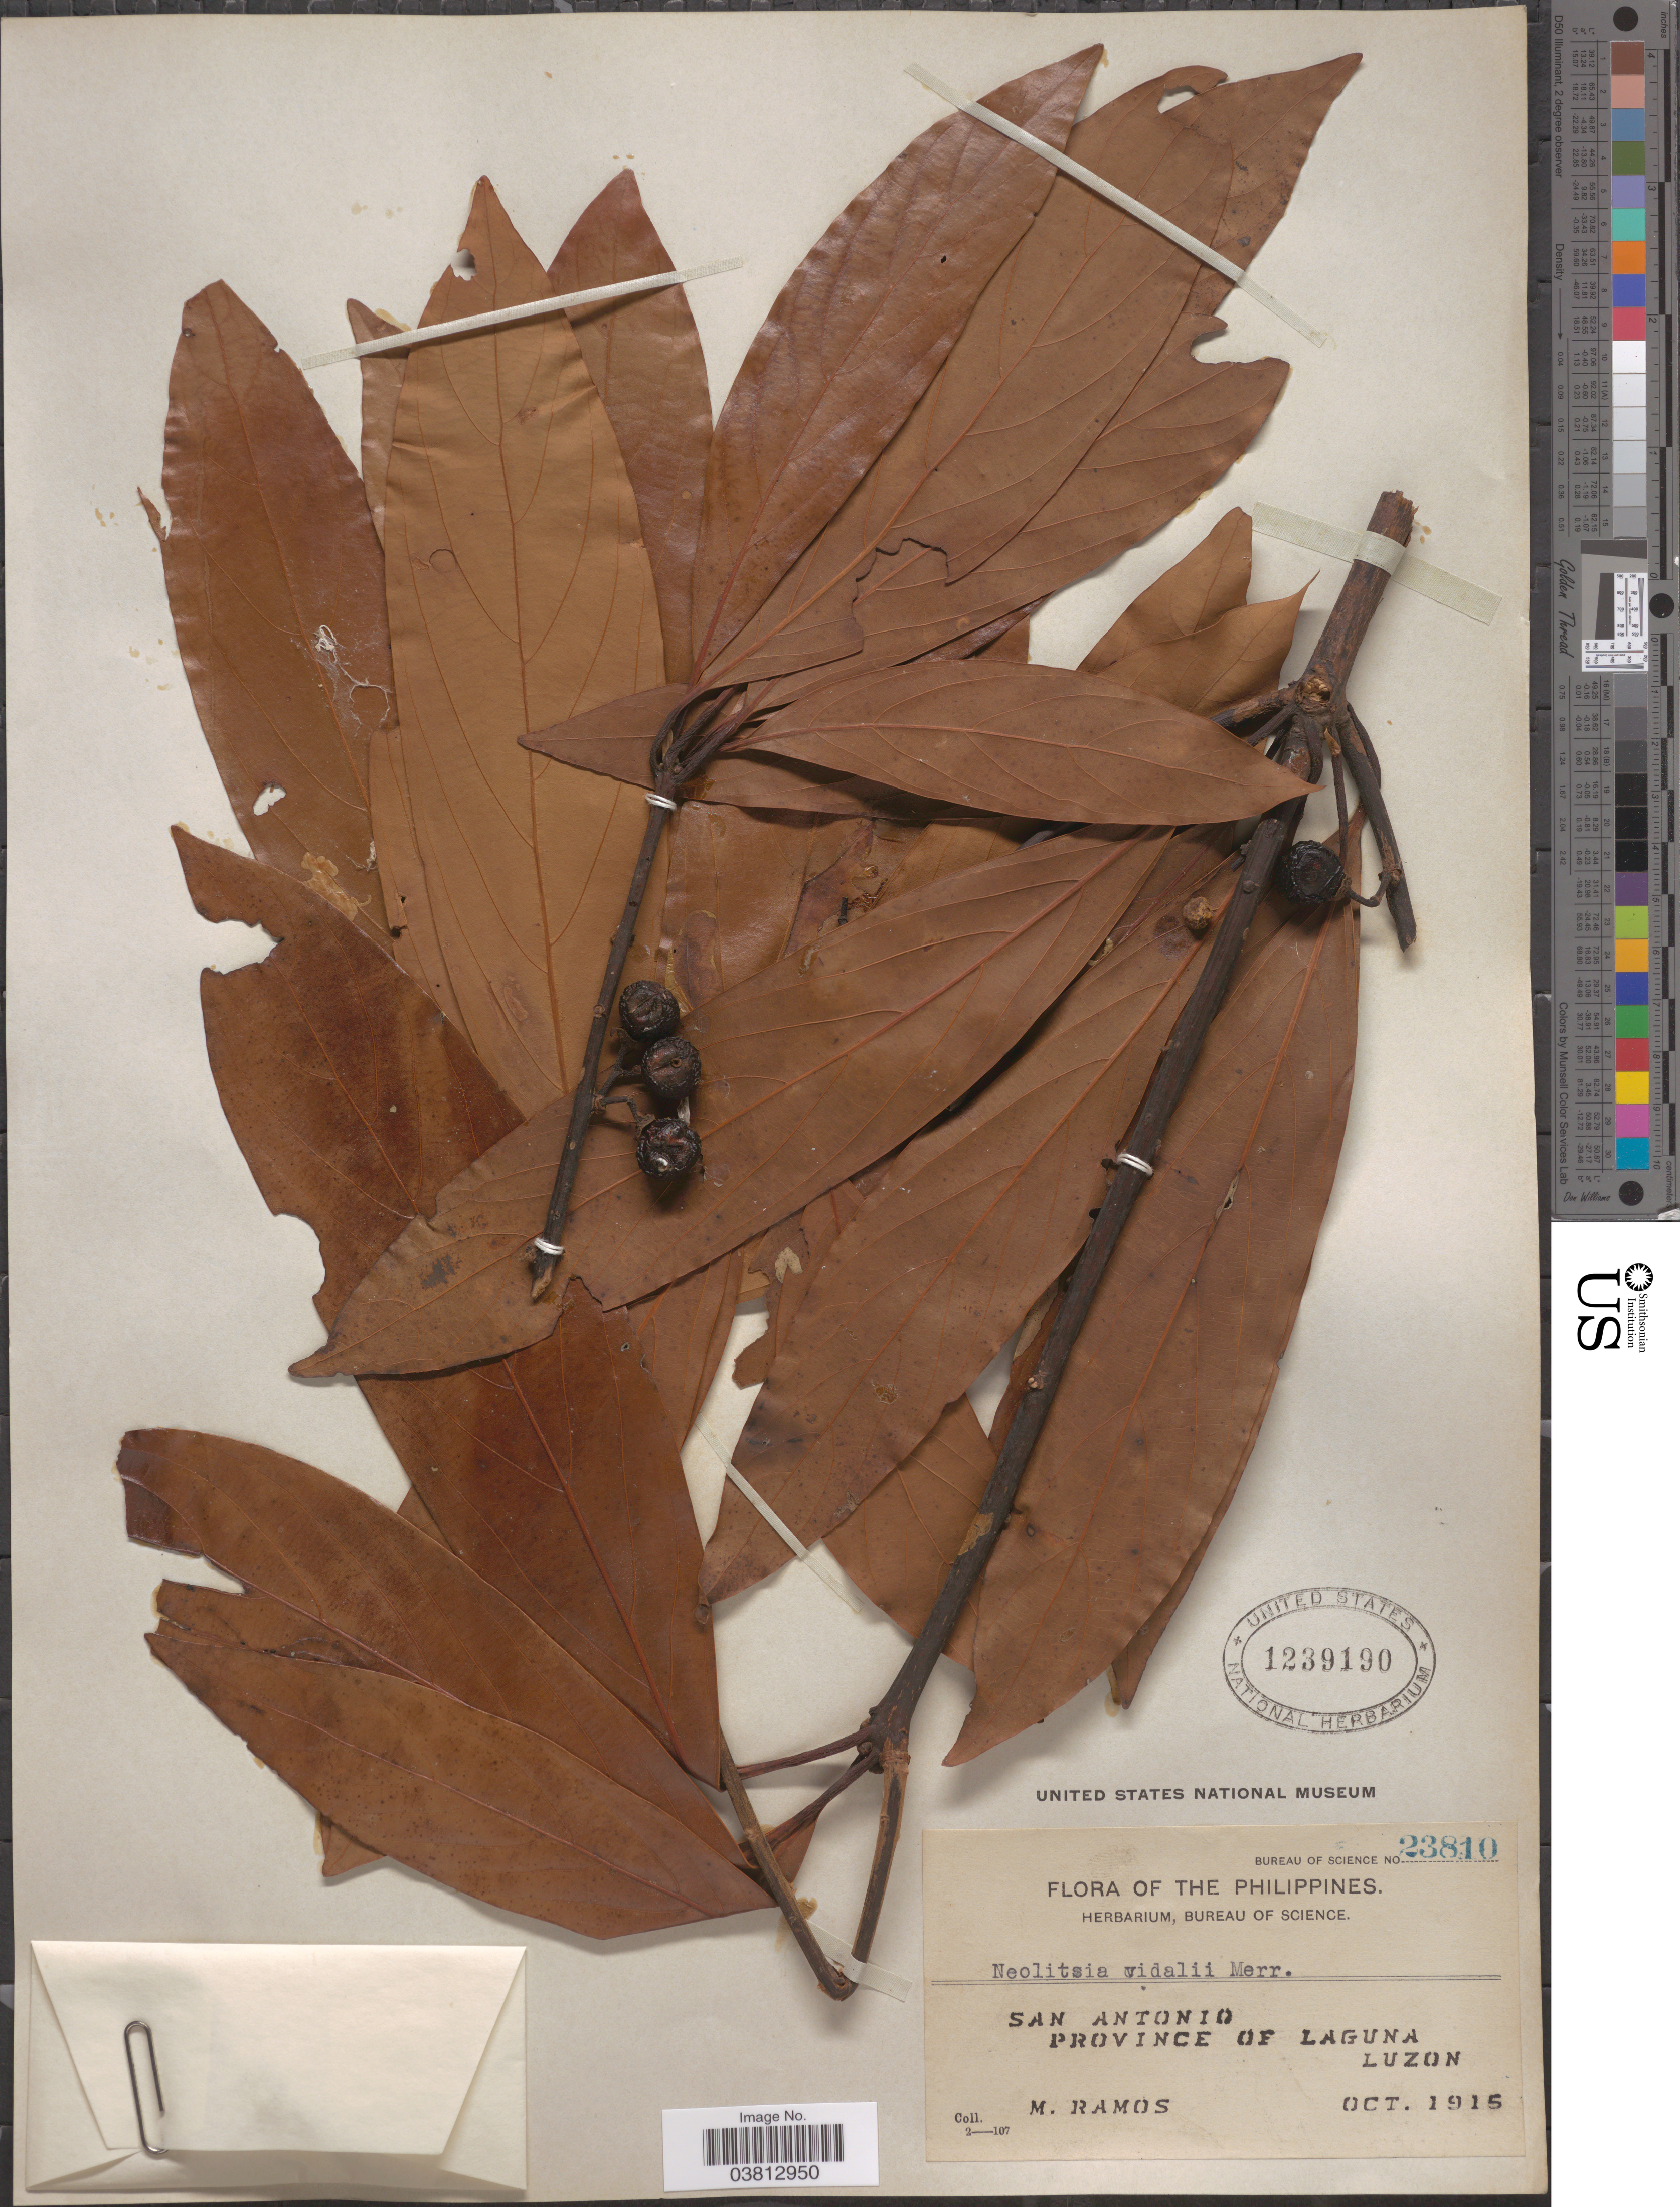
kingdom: Plantae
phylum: Tracheophyta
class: Magnoliopsida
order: Laurales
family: Lauraceae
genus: Neolitsea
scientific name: Neolitsea vidalii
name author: Merr.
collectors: M. Ramos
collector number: Bureau of Science 23810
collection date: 1915-10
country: Philippines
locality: San Antonio Province of Laguna. Luzon.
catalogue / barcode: US 1239190